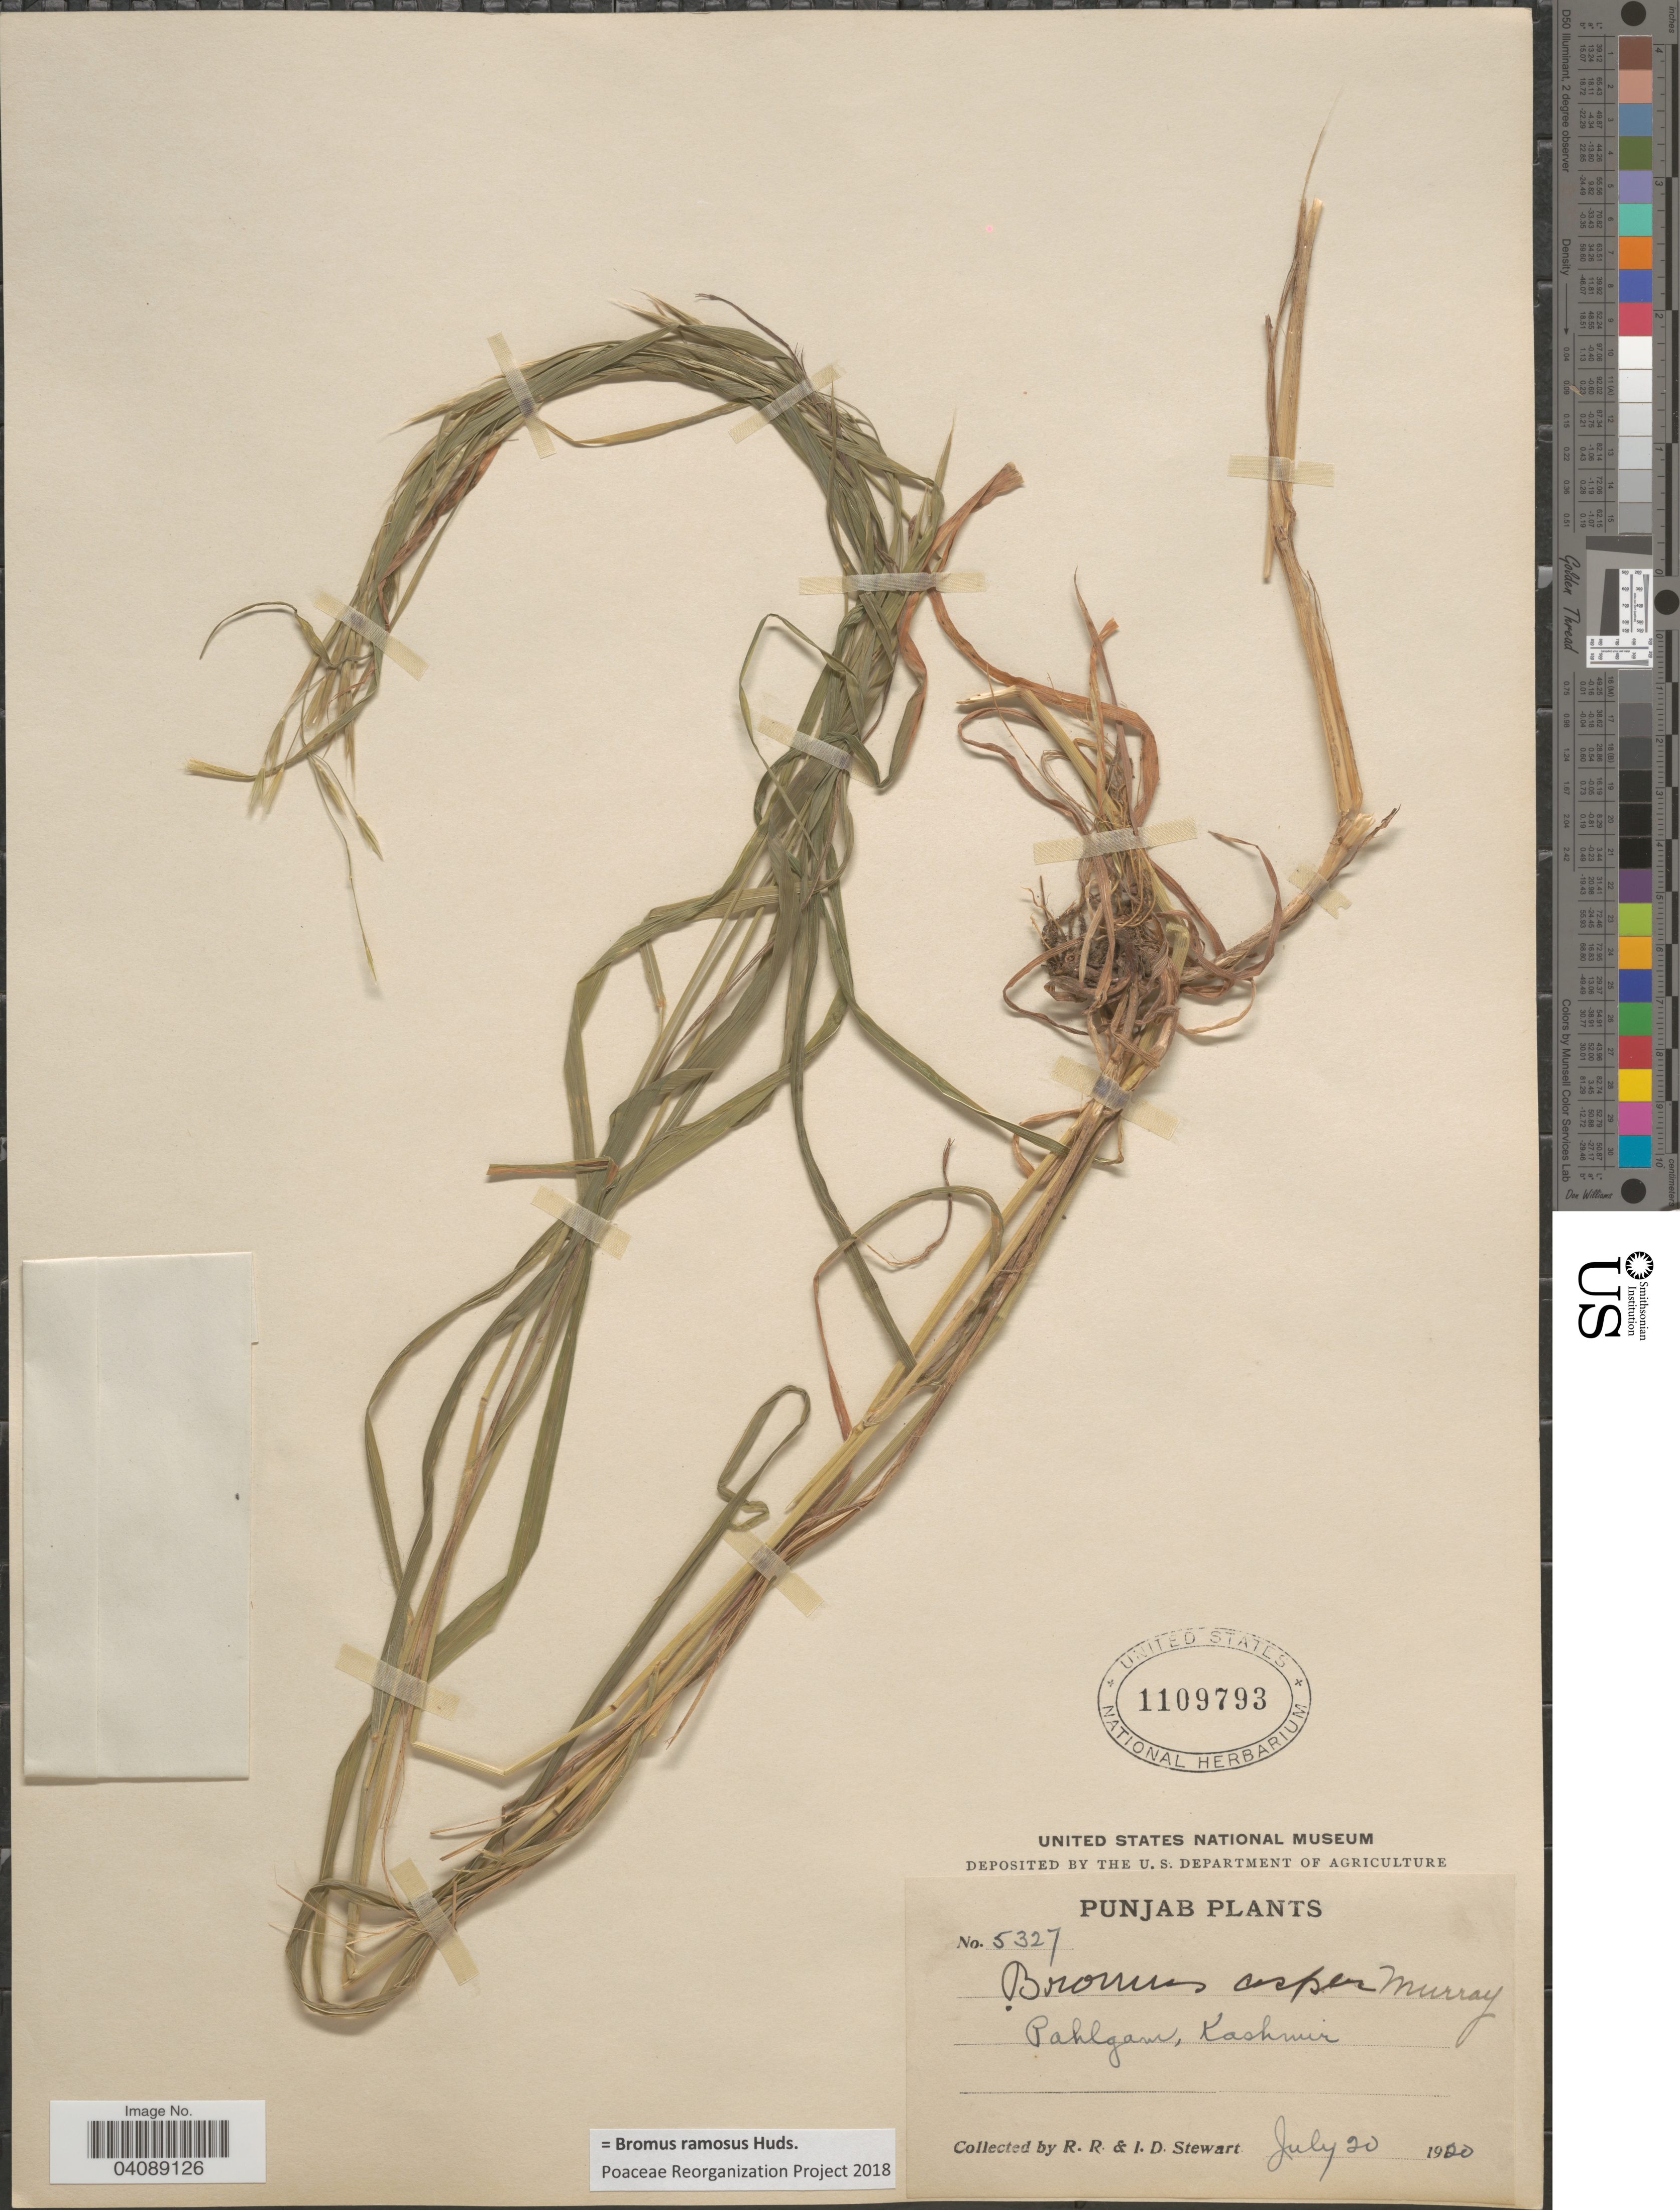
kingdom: Plantae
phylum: Tracheophyta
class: Liliopsida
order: Poales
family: Poaceae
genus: Bromus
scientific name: Bromus ramosus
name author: Huds.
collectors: R. Stewart & I. Stewart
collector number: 5327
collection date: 1920-07-20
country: India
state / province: Jammu and Kashmir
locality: Pahlgam, Kashmir.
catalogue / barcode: US 1109793